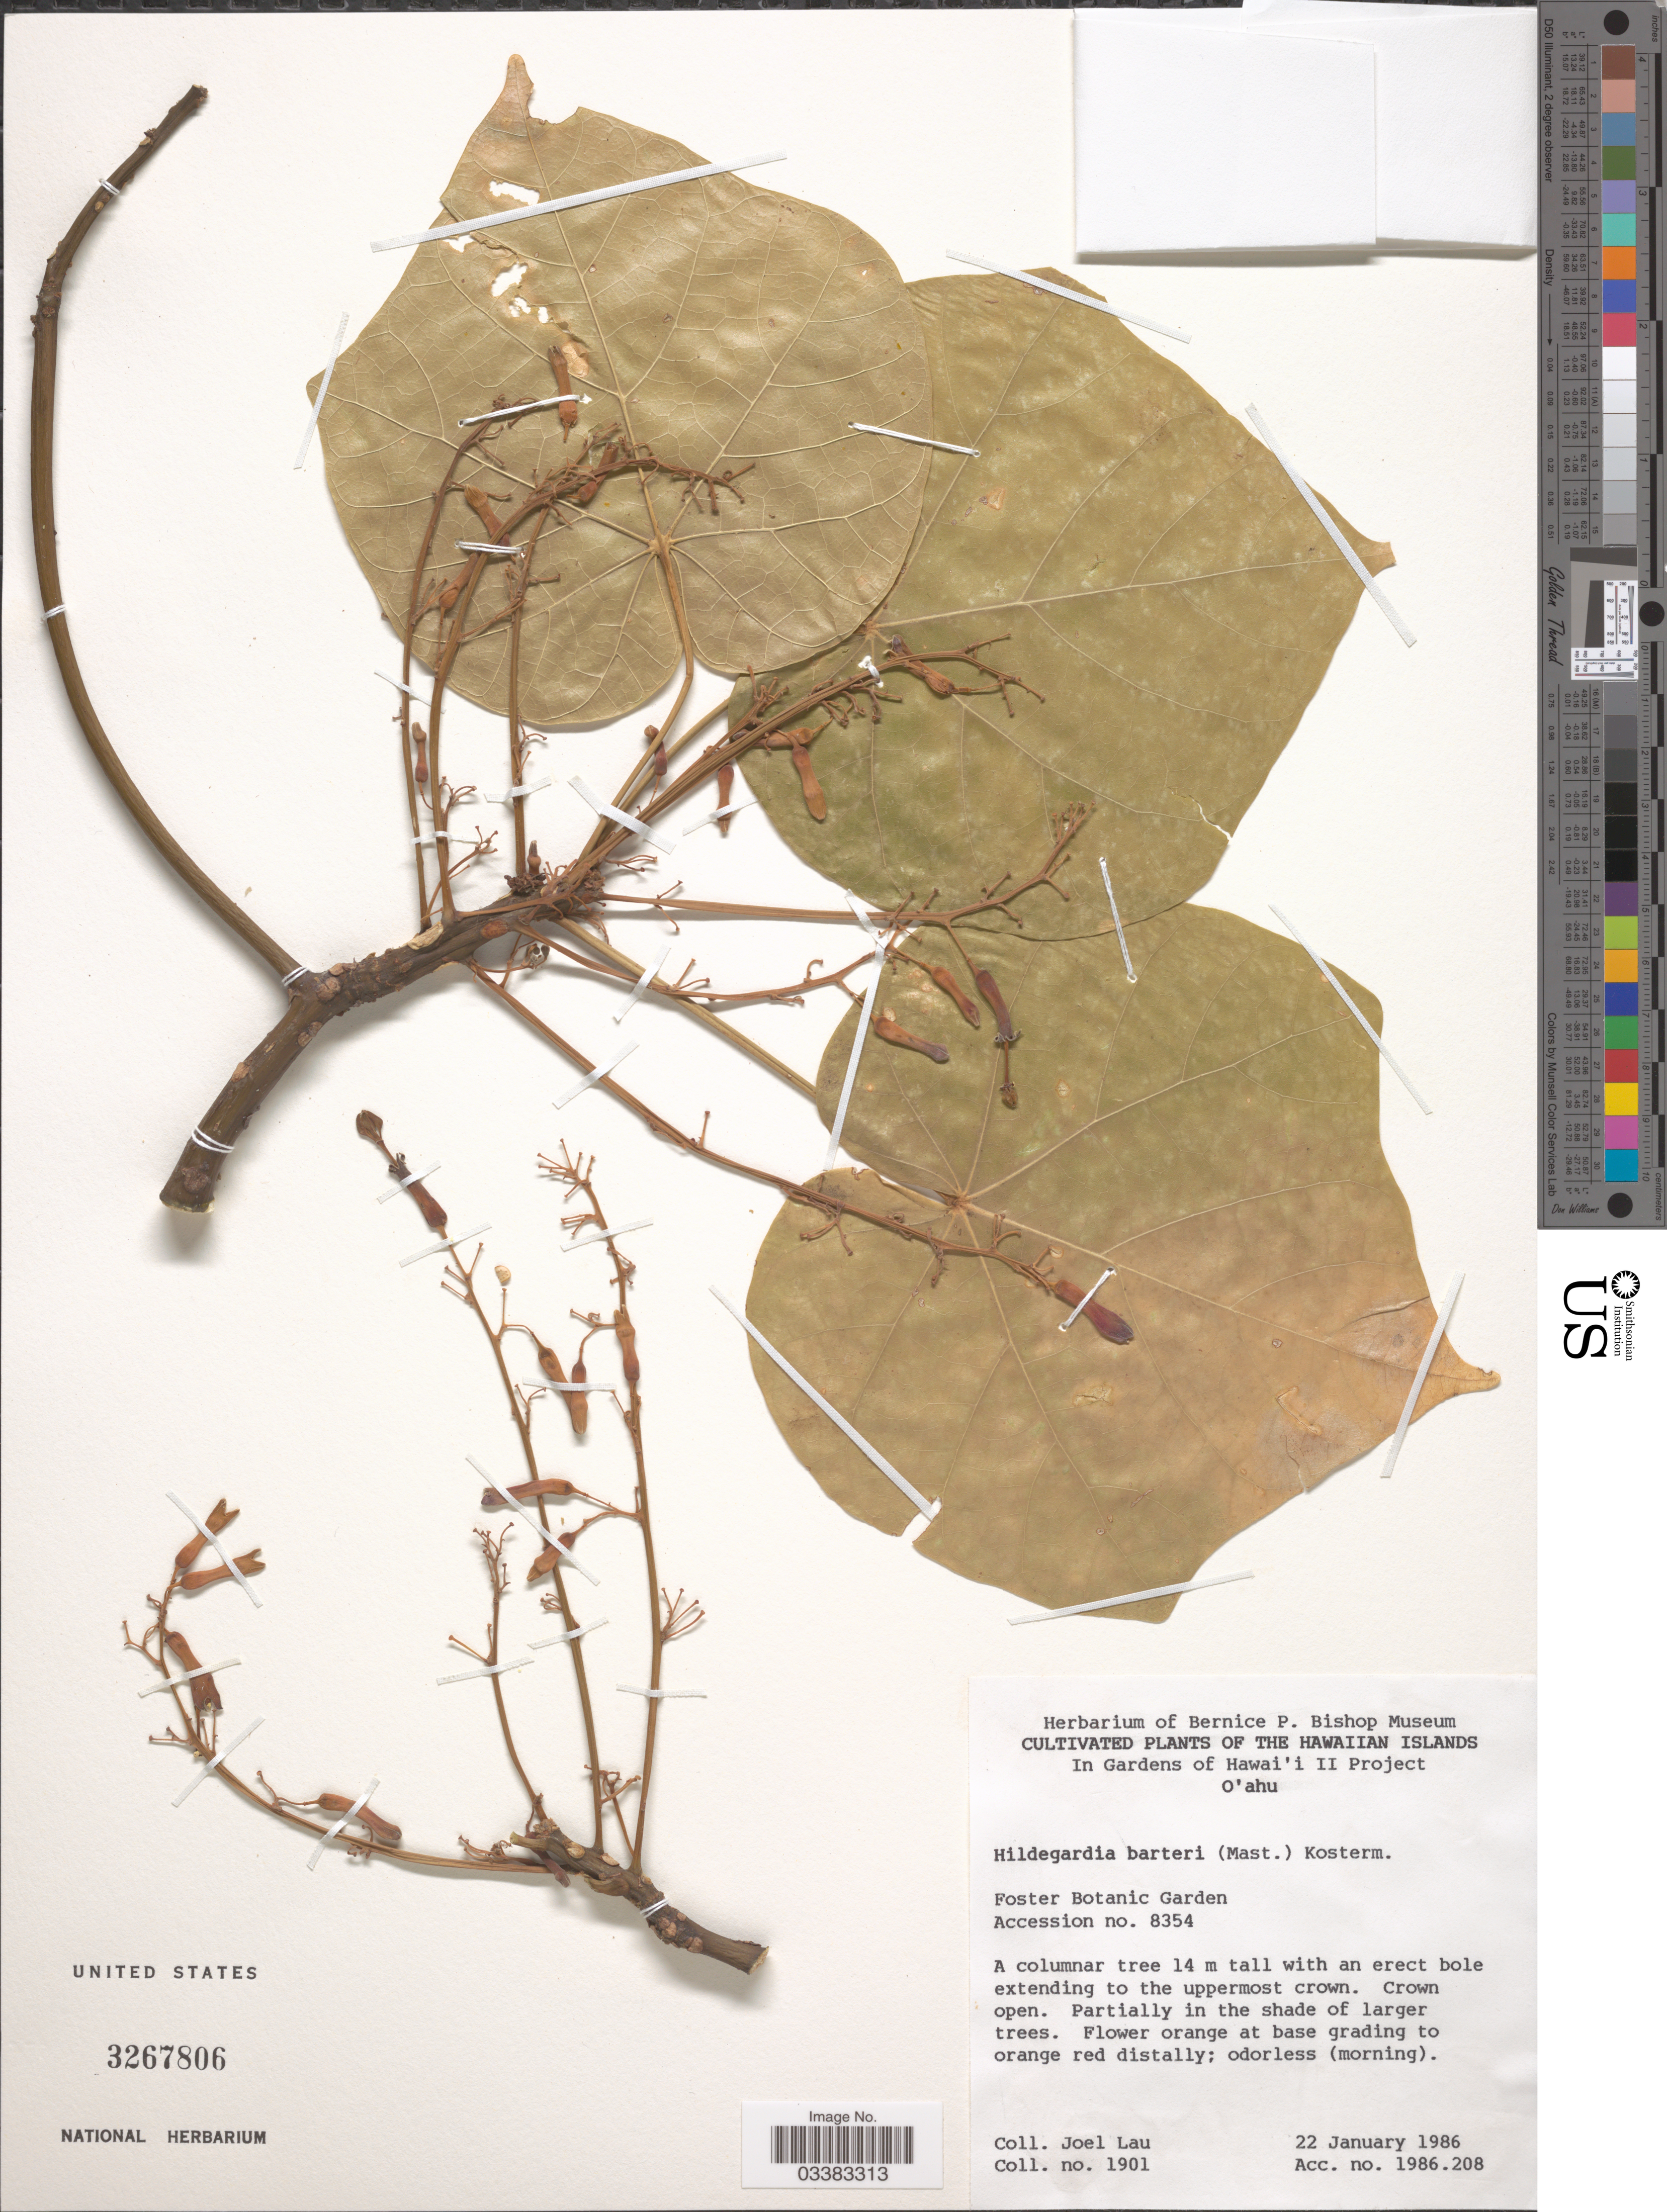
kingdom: Plantae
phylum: Tracheophyta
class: Magnoliopsida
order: Malvales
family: Malvaceae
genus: Hildegardia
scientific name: Hildegardia barteri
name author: (Mast.) Kosterm.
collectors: J. Lau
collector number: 1901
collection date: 1986-01-22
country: United States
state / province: Hawaii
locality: The Hawaiian Islands. In Gardens of Hawai'i II Project. O'ahu. Foster Botanic Garden.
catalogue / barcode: US 3267806